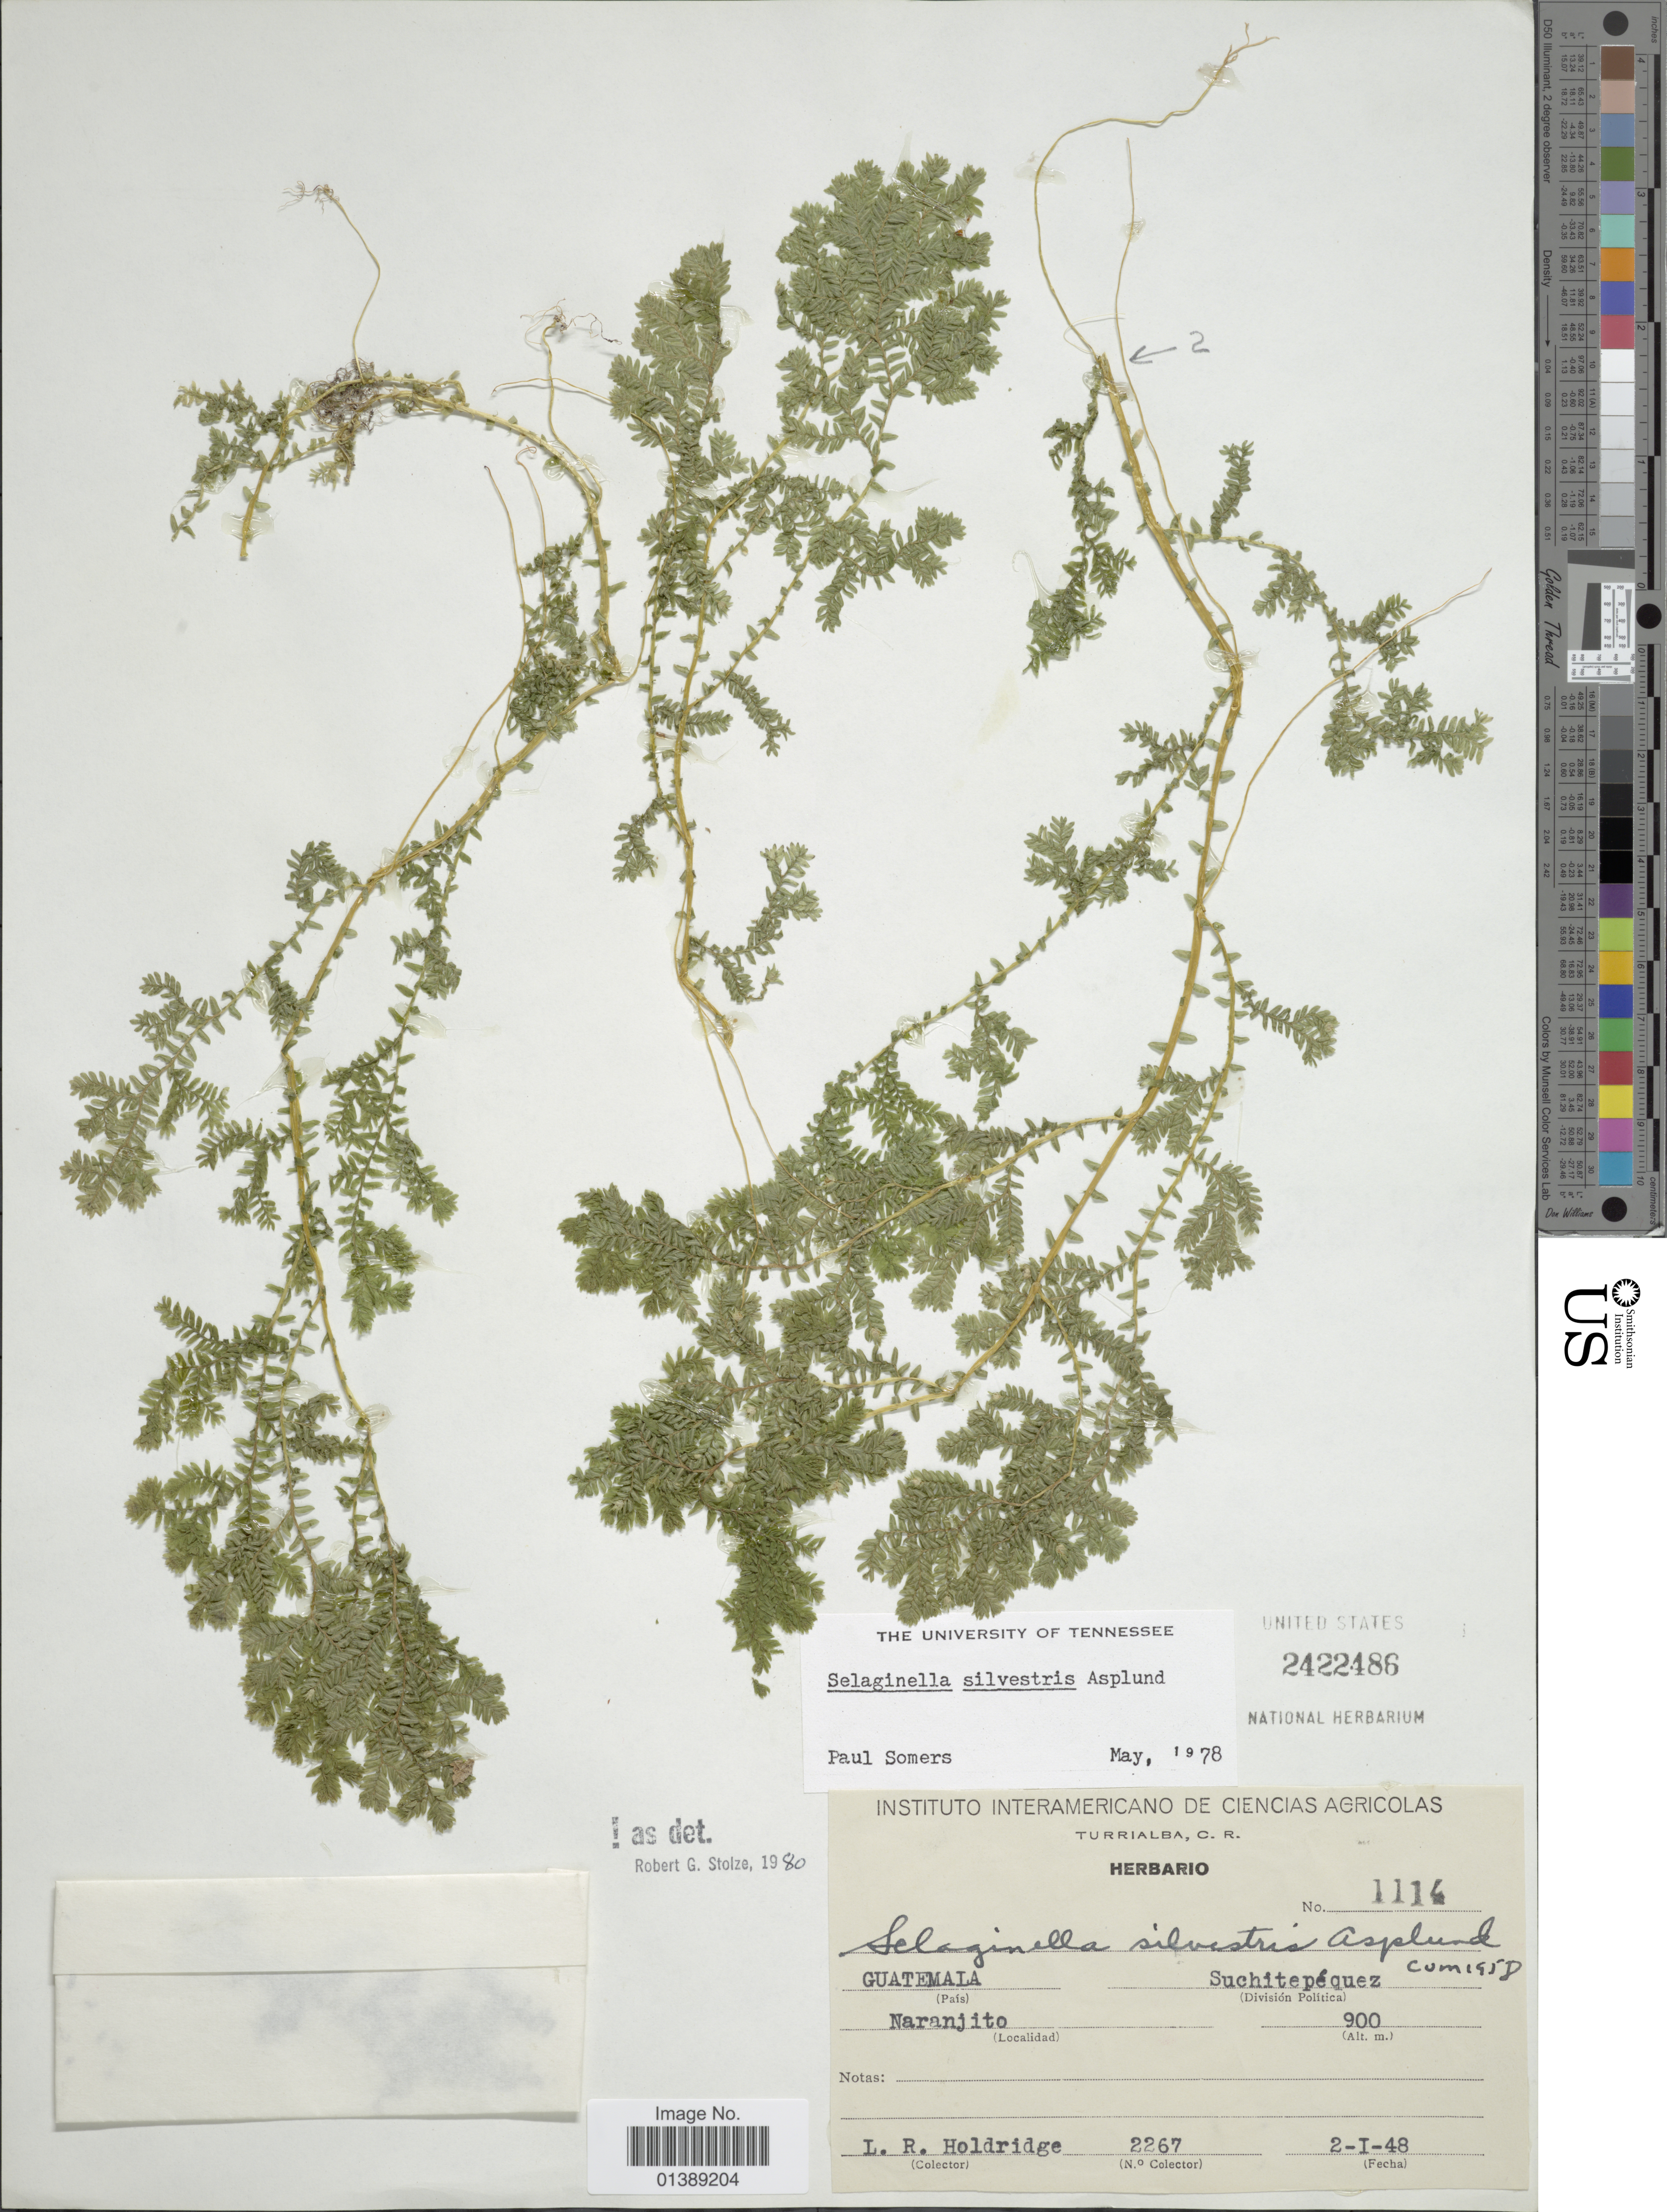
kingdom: Plantae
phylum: Tracheophyta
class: Lycopodiopsida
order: Selaginellales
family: Selaginellaceae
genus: Selaginella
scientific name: Selaginella silvestris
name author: Aspl.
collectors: L. Holdridge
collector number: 2267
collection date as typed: Transcribed d/m/y: 2/1/48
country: Guatemala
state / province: Suchitepéquez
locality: Naranjito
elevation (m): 900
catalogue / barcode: US 2422486